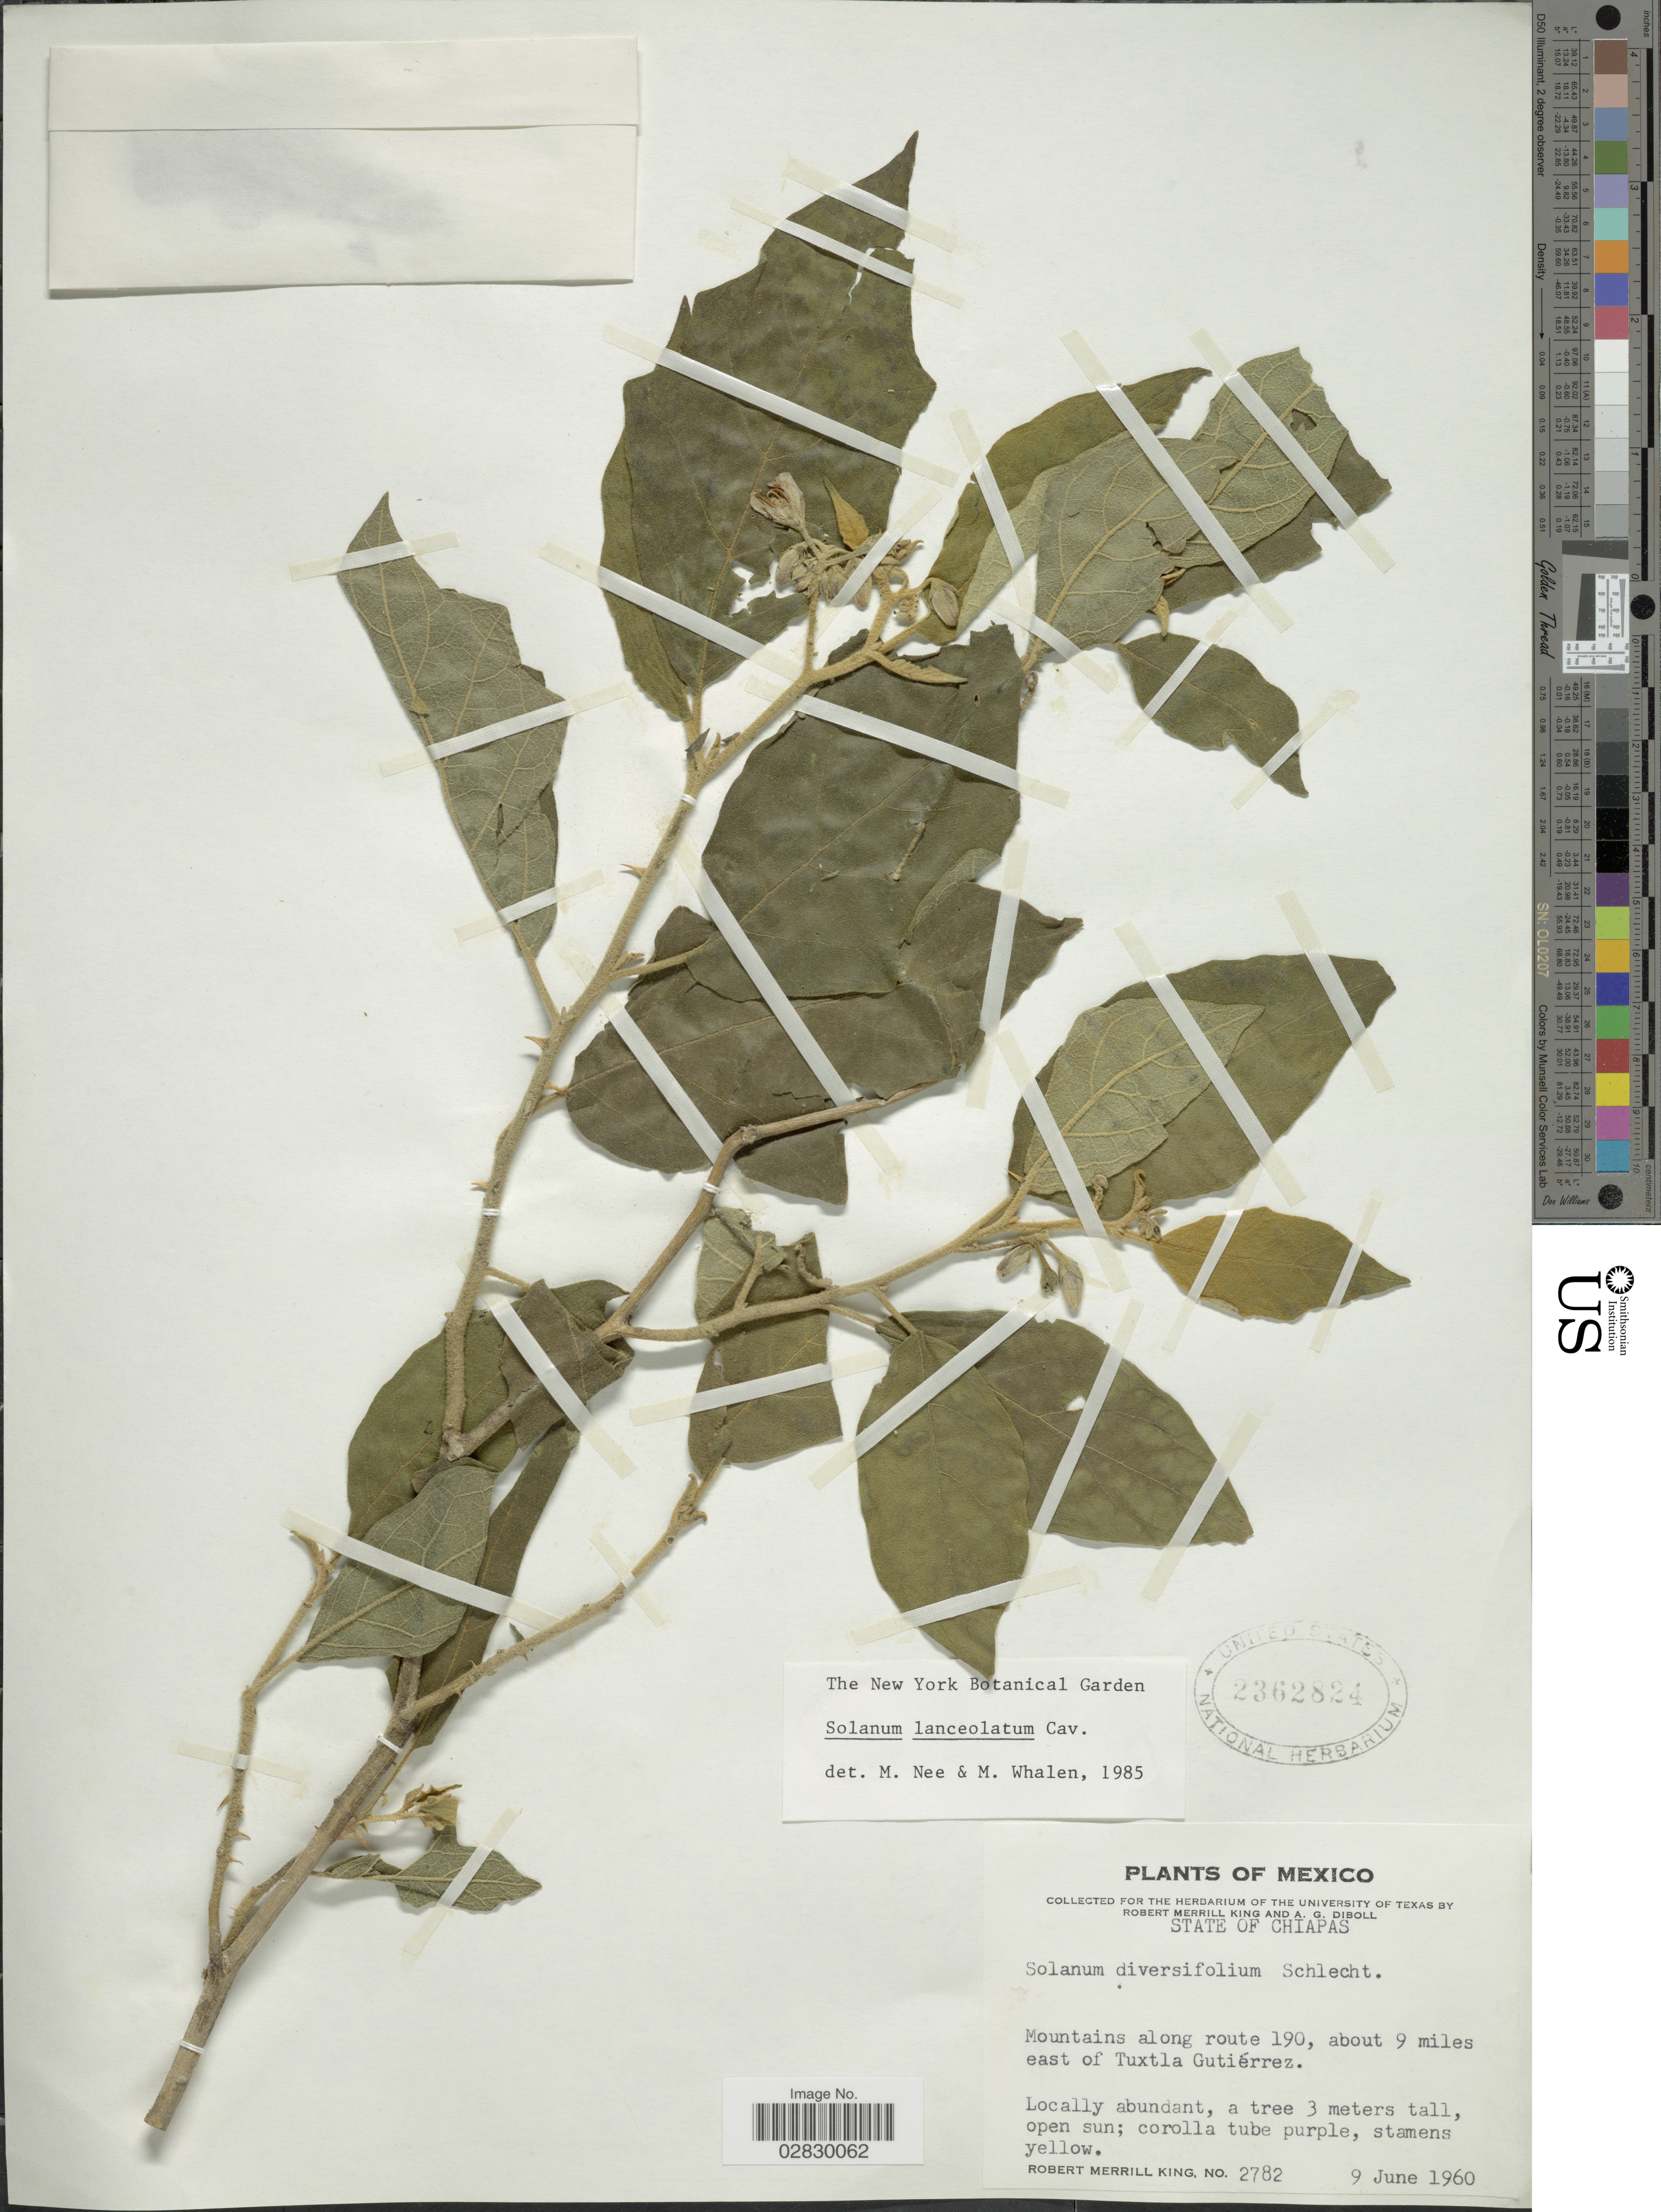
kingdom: Plantae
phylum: Tracheophyta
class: Magnoliopsida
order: Solanales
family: Solanaceae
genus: Solanum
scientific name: Solanum lanceolatum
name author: Cav.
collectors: R. M. King & A. Diboll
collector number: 2782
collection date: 1960-06-09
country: Mexico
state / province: Chiapas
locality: Mountains along route 190, about 9 miles east of Tuxtla Gutiérrez.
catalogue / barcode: US 2362824